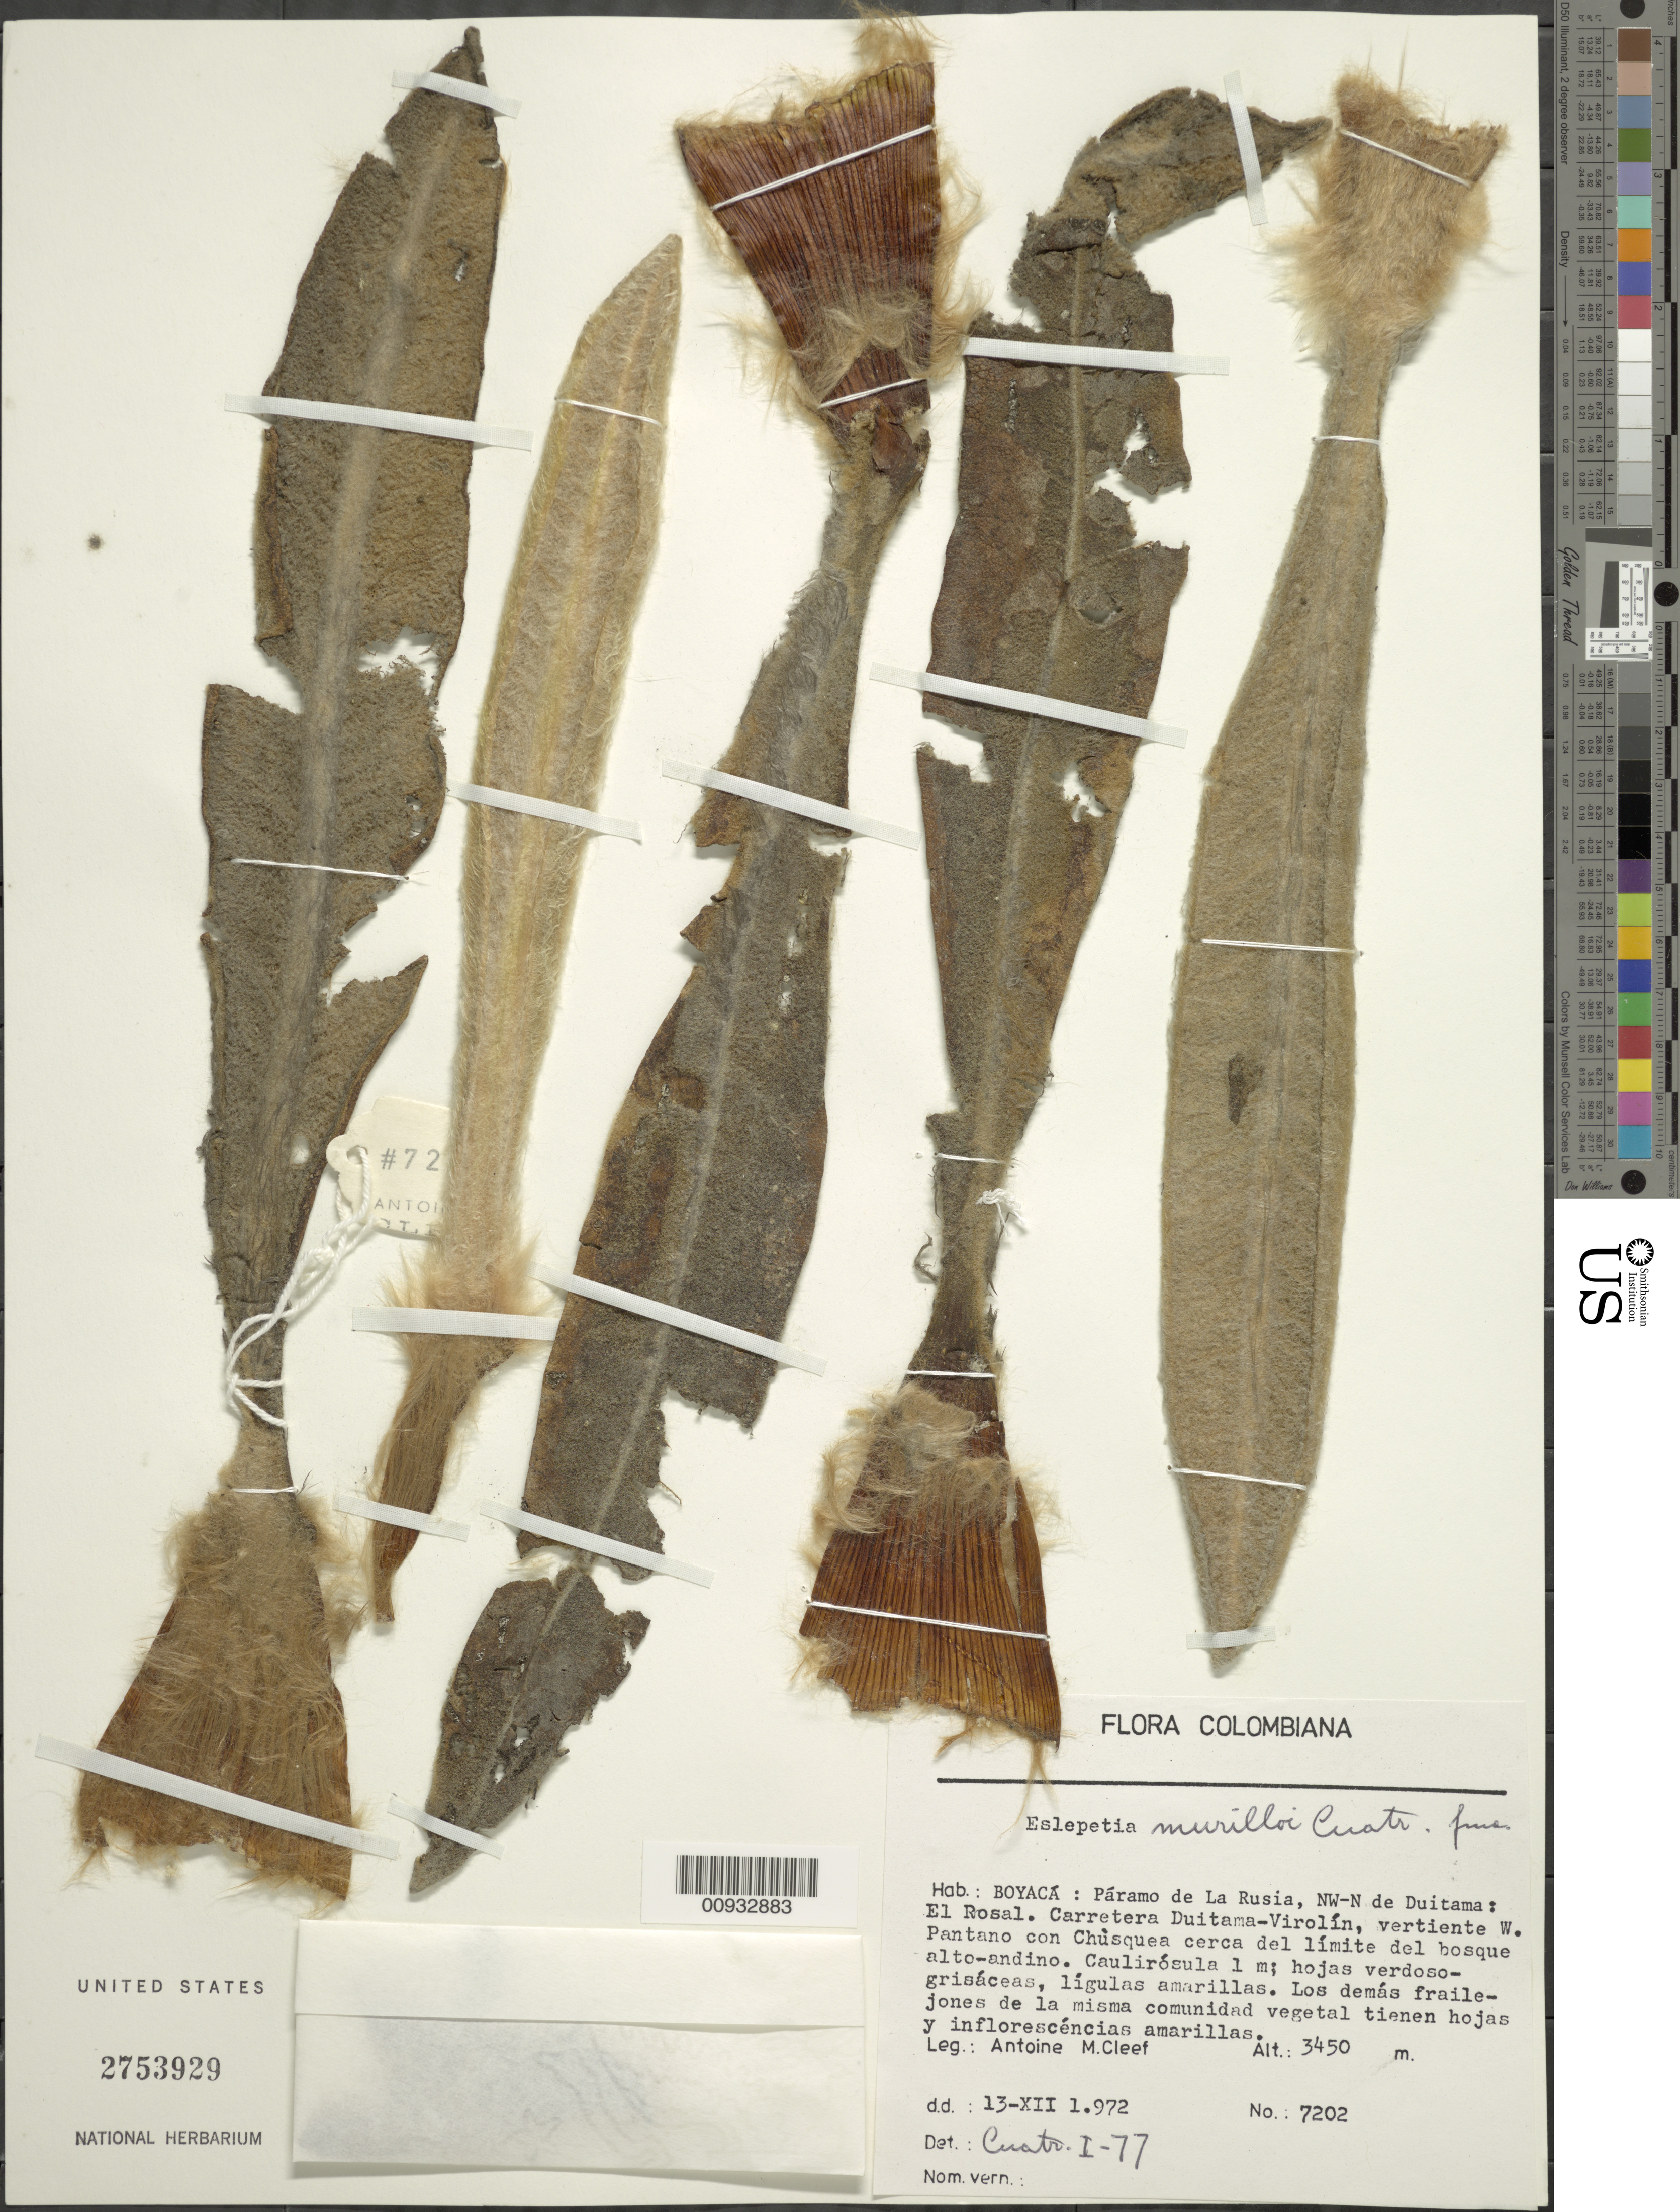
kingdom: Plantae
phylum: Tracheophyta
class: Magnoliopsida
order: Asterales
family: Asteraceae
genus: Espeletia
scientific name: Espeletia murilloi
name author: Cuatrec.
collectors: A. M. Cleef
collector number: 7202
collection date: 1972-12-13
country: Colombia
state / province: Boyacá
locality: Paramo de La Rusia, NW-N de Duitama, El Rosal, Carretera Duitama-Virolin, vertiente W. Pantano con Chusquea cerca del limite del bosque alto-andino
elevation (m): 3450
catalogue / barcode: US 2753929